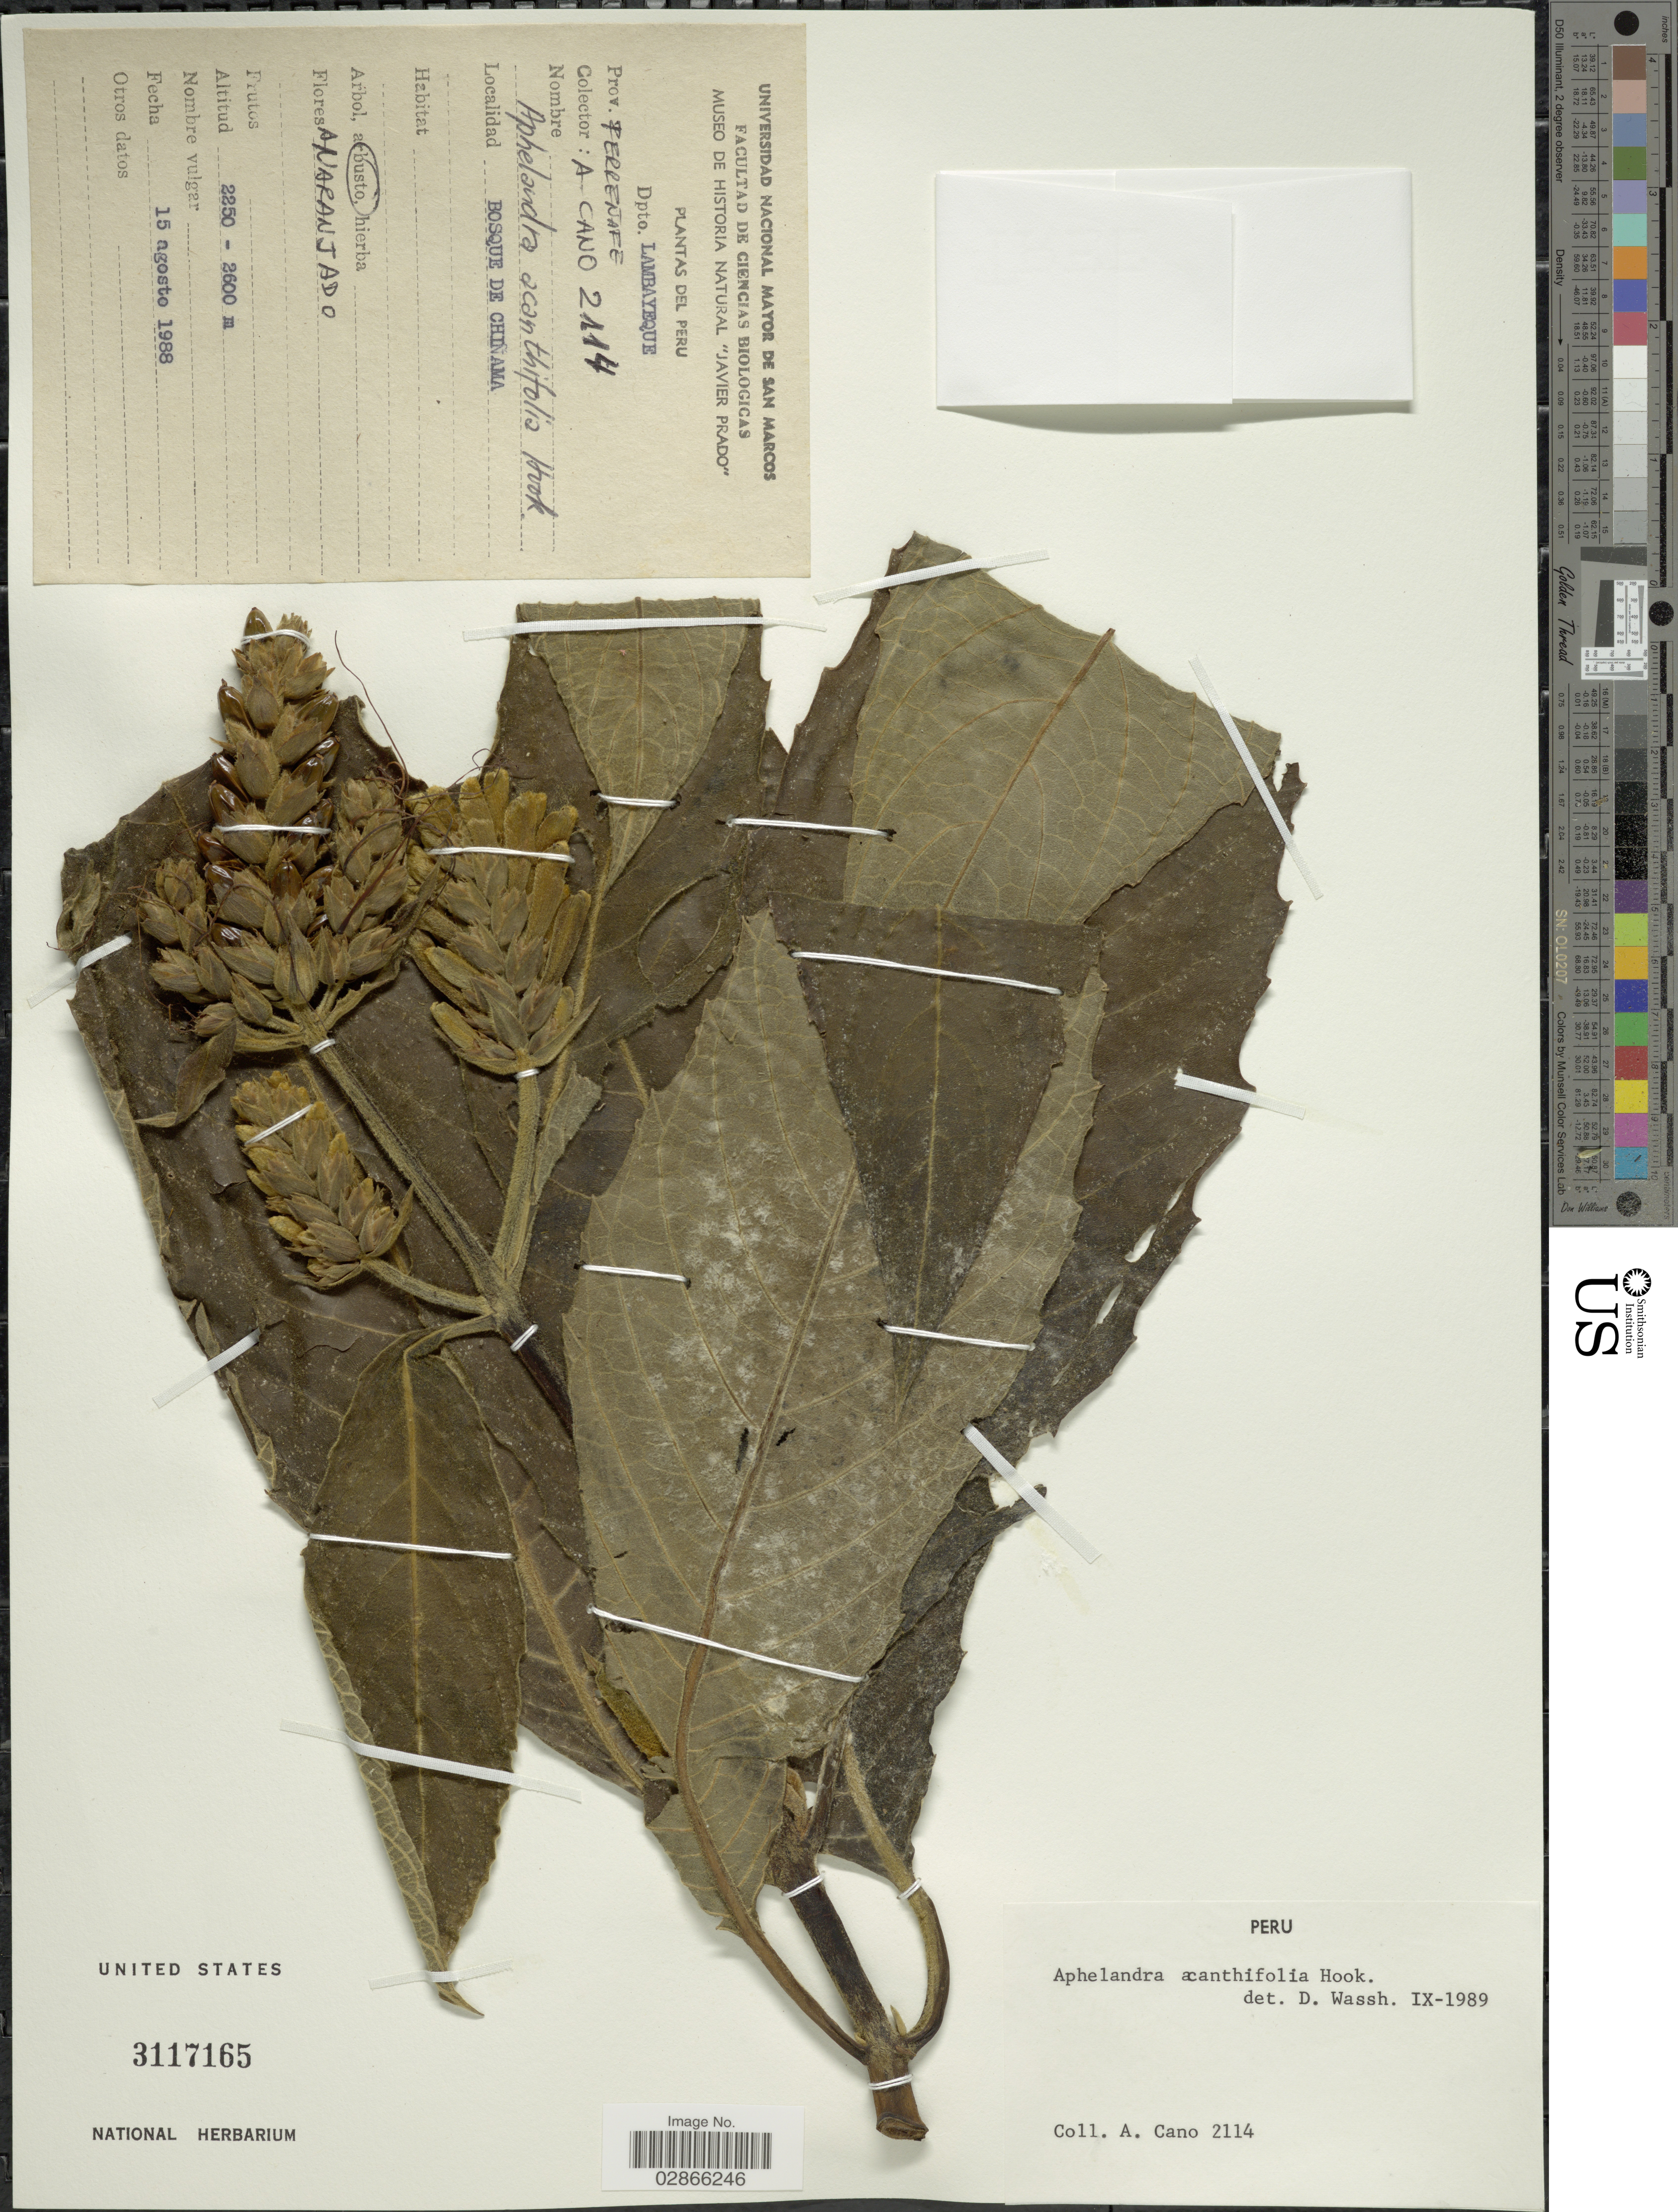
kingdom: Plantae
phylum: Tracheophyta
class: Magnoliopsida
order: Lamiales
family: Acanthaceae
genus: Aphelandra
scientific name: Aphelandra acanthifolia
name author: Hook.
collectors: A. Cano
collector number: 2114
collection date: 1988-08-15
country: Peru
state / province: Lambayeque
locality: Dpto. Lambayeque. Prov. Ferrenafe. Bosque de Chiñama.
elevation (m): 2250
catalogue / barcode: US 3117165